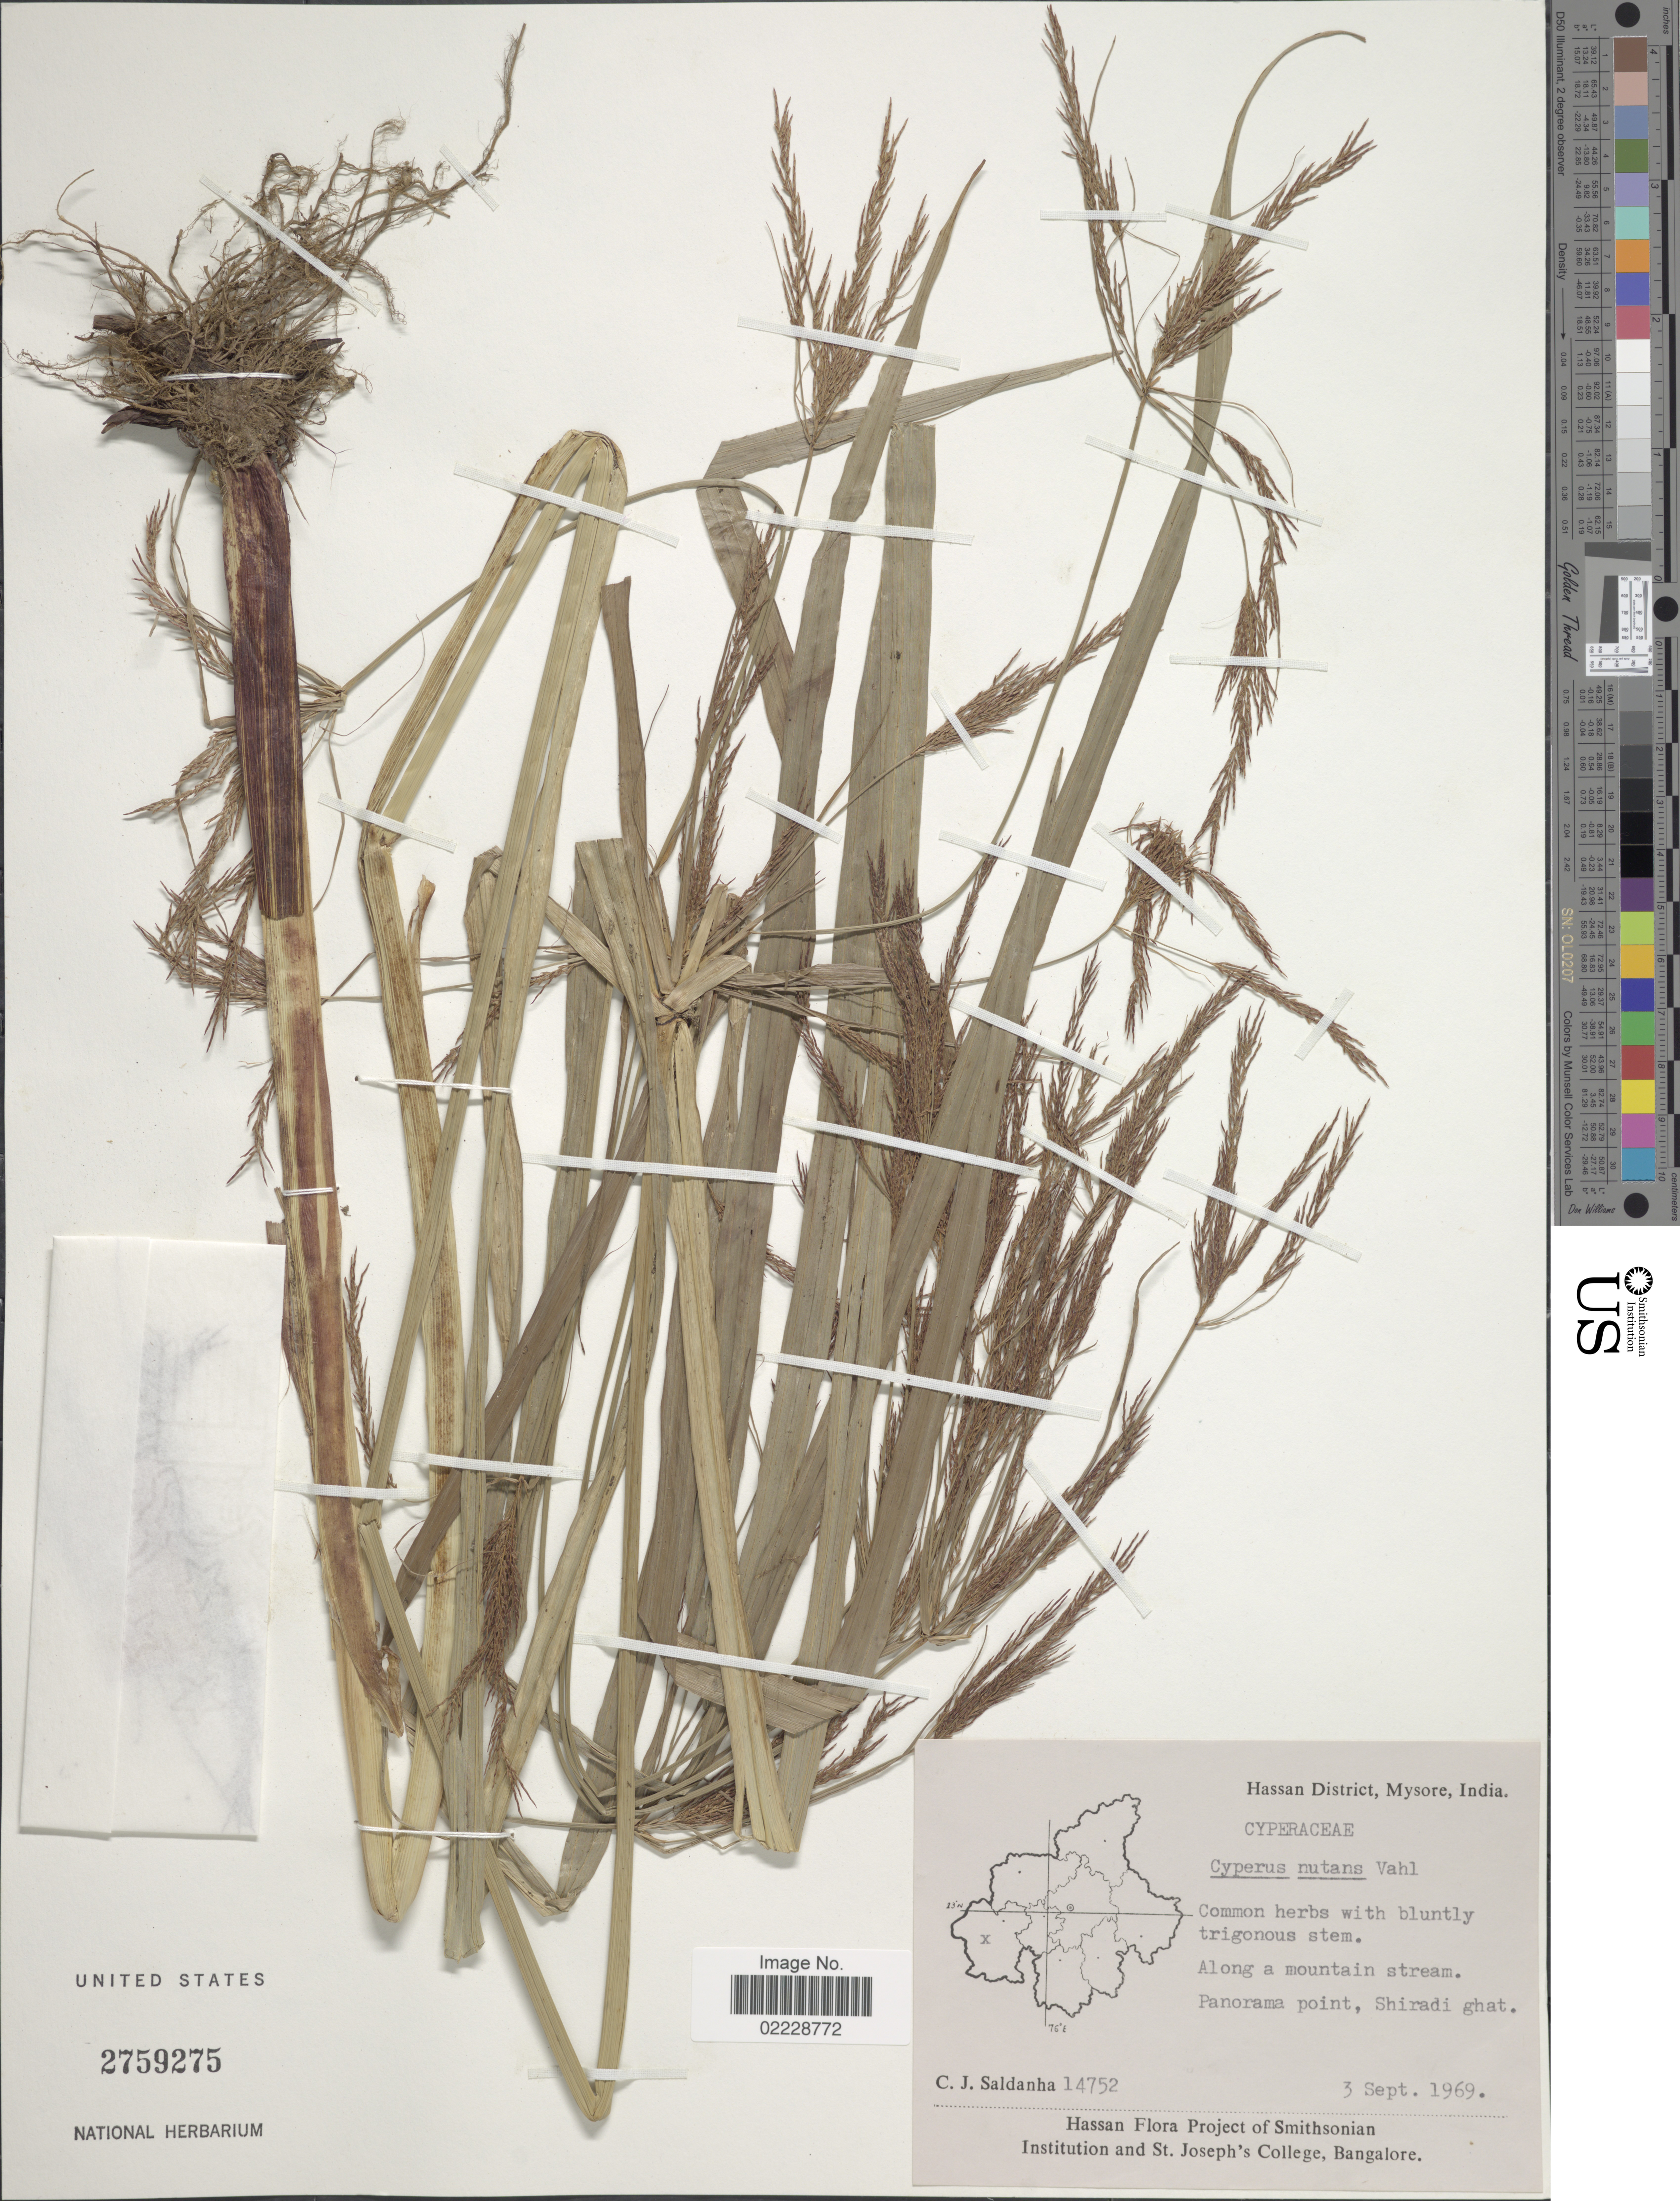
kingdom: Plantae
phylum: Tracheophyta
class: Liliopsida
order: Poales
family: Cyperaceae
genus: Cyperus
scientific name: Cyperus nutans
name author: Vahl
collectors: C. J. Saldanha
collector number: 14752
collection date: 1969-09-03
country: India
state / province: Karnataka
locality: Hassan District, Mysore, Along a mountain stream, Panorama point, Shiradi ghat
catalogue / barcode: US 2759275